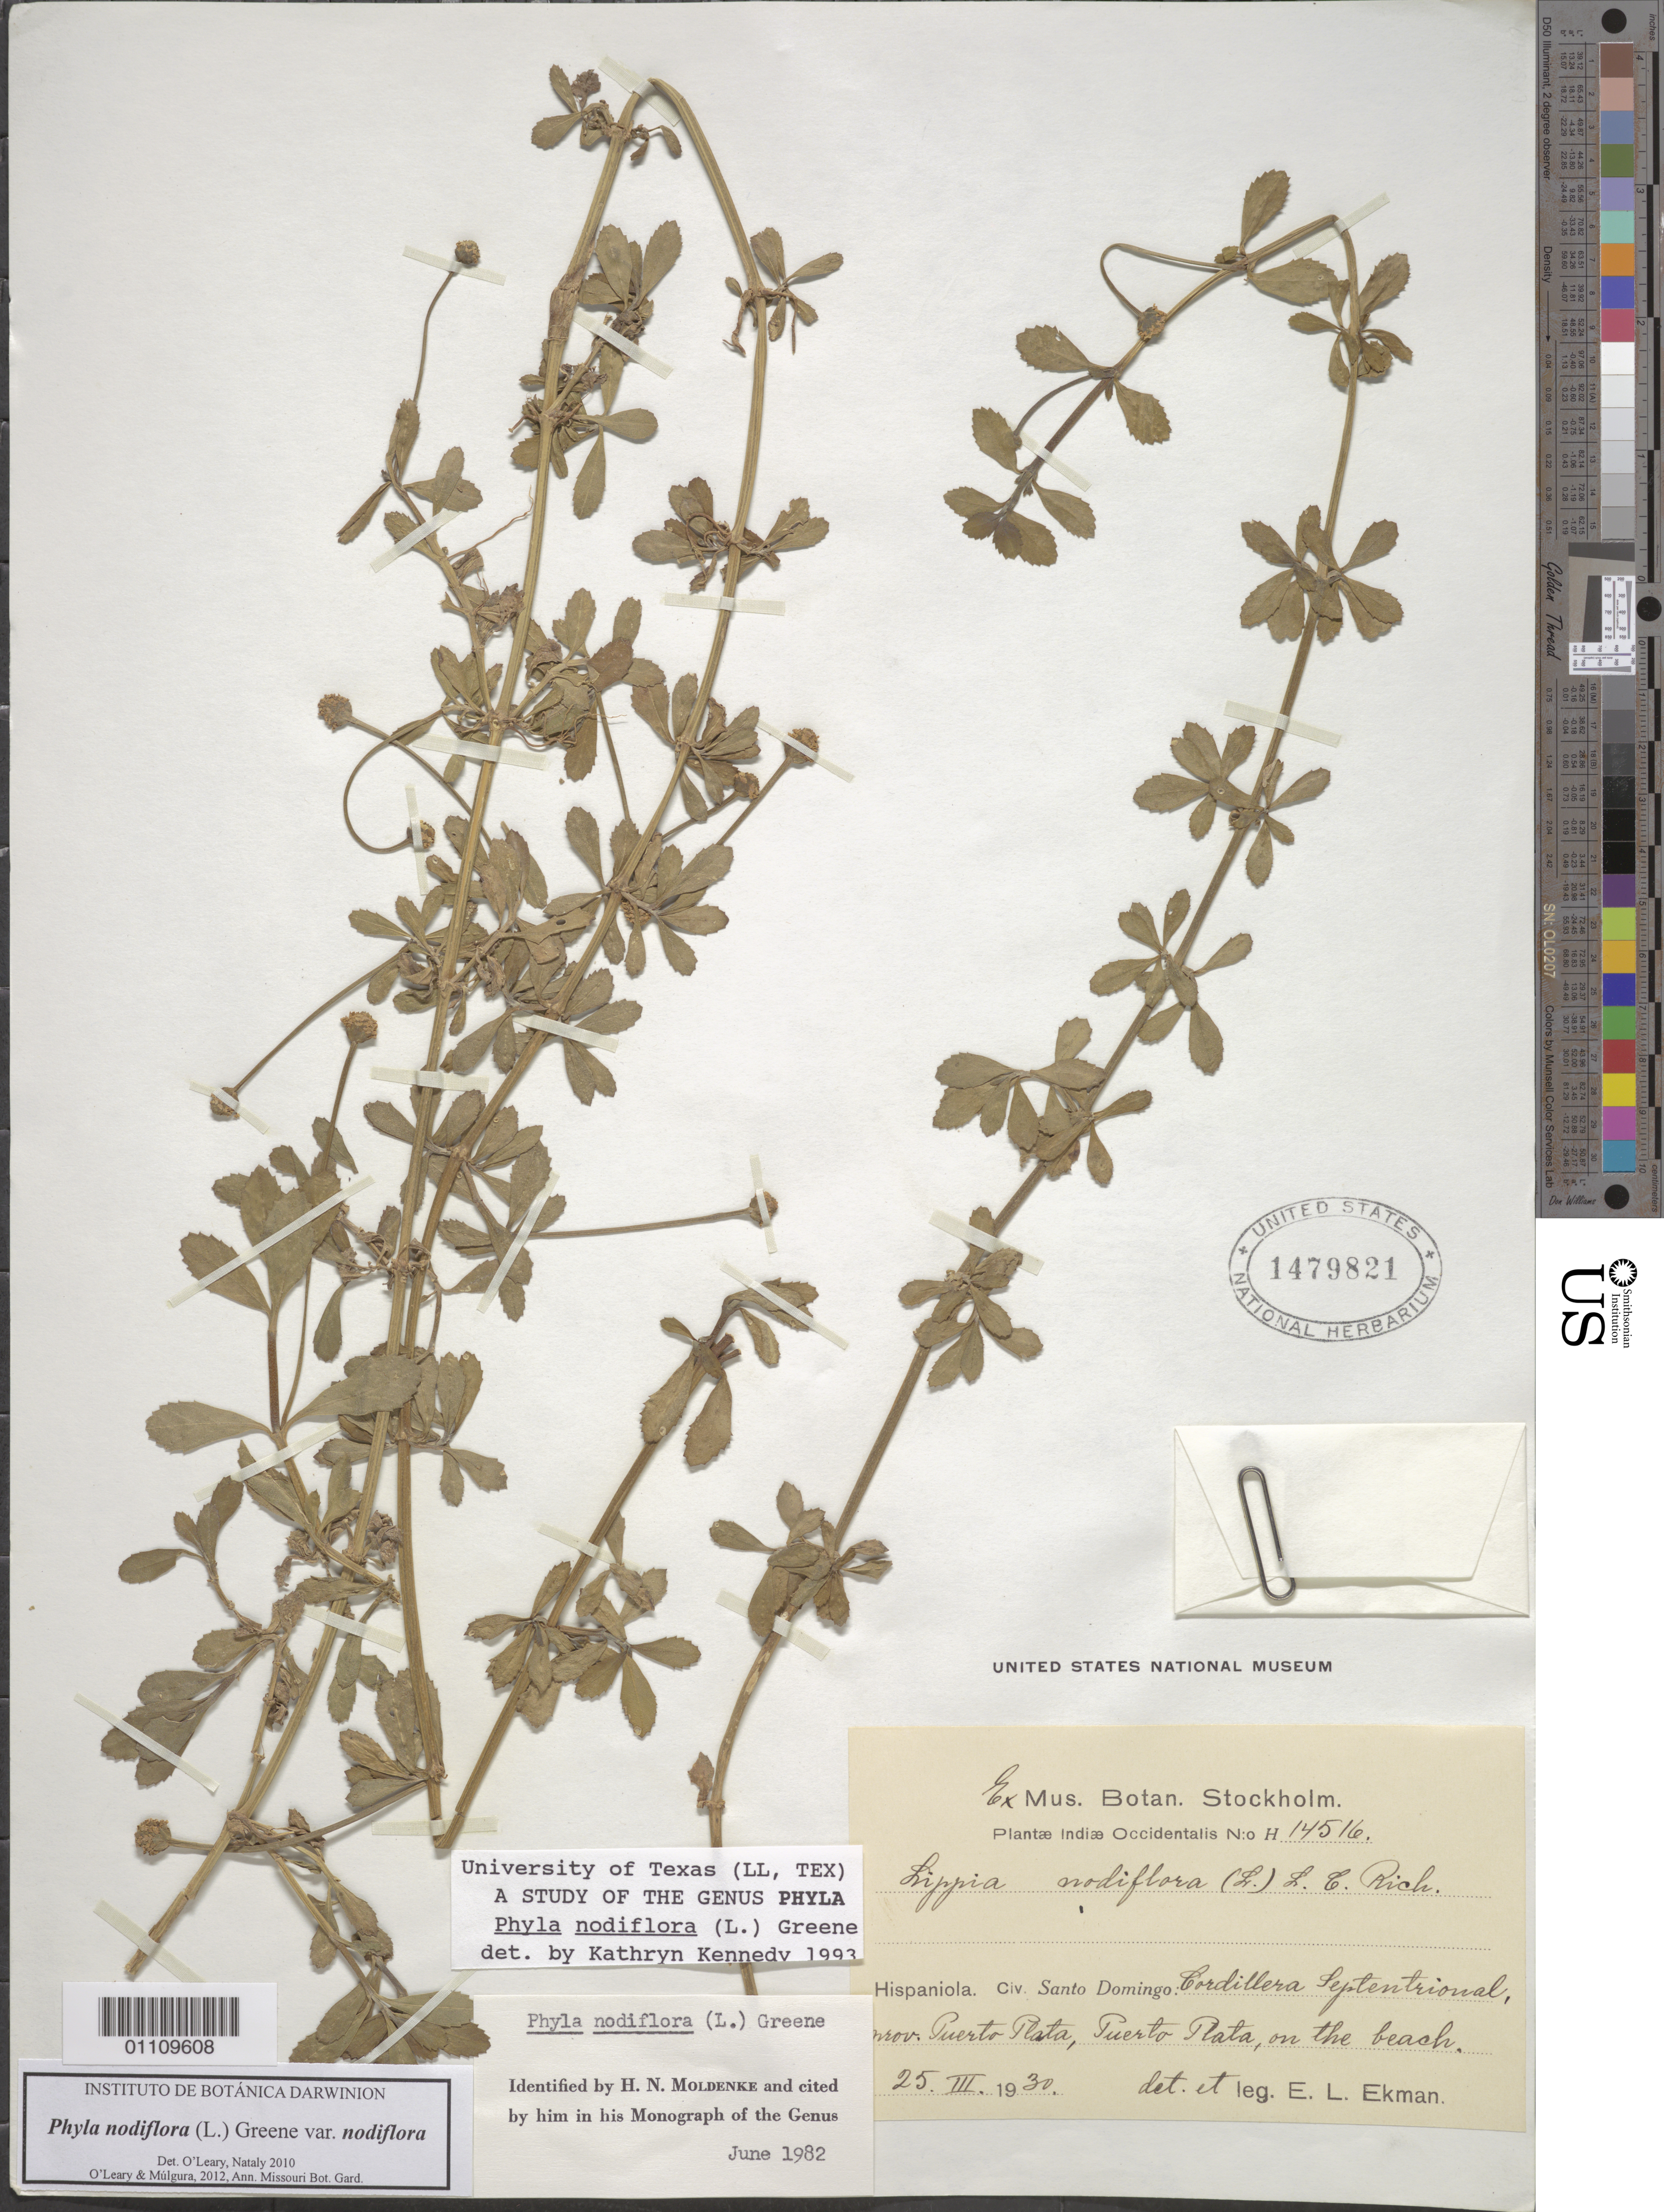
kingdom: Plantae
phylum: Tracheophyta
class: Magnoliopsida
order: Lamiales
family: Verbenaceae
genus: Phyla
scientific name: Phyla nodiflora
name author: (L.) Greene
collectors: E. L. Ekman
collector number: H 14516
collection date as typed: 25 Mar 1930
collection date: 1930-03-25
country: Dominican Republic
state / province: Puerto Plata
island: Hispaniola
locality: Cordillera Septentrional, Puerto Plata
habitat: On the beach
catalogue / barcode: US 1479821